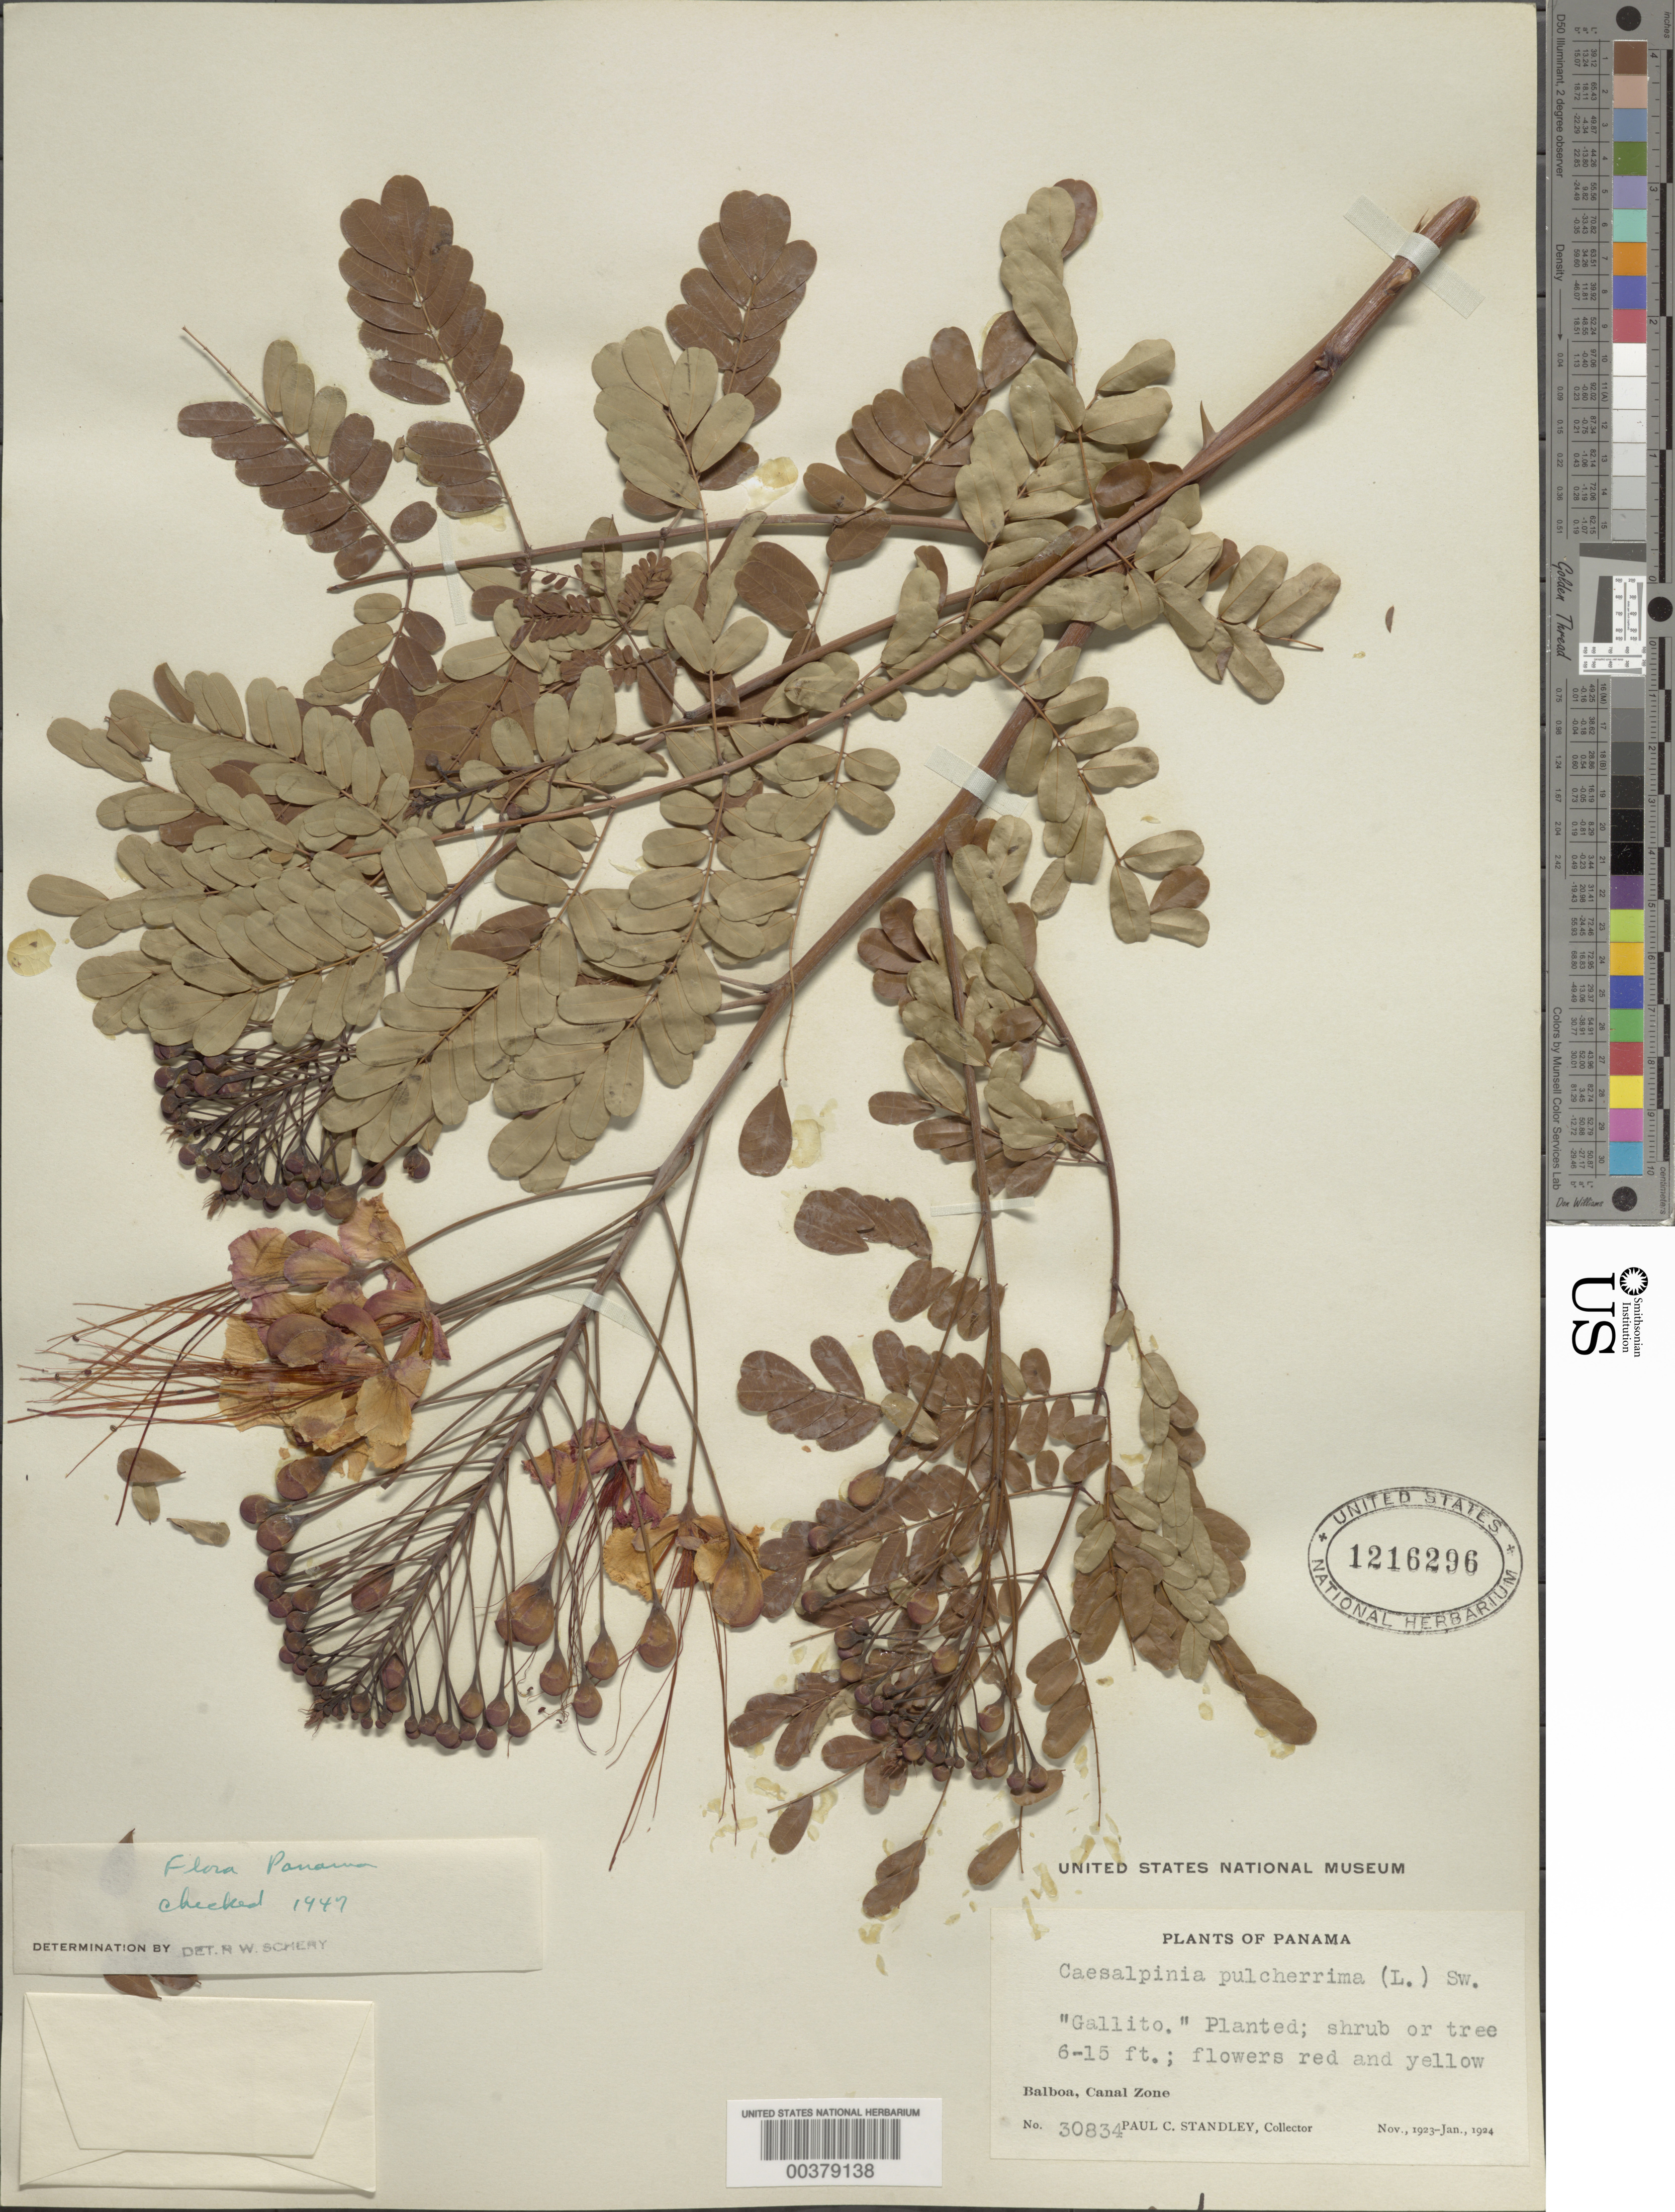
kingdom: Plantae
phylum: Tracheophyta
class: Magnoliopsida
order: Fabales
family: Fabaceae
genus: Caesalpinia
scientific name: Caesalpinia pulcherrima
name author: (L.) Sw.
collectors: P. C. Standley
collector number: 30834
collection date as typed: Nov 1923 to -- Jan 1924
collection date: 1923-11/1924-01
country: Panama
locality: Balboa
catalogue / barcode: US 1216296